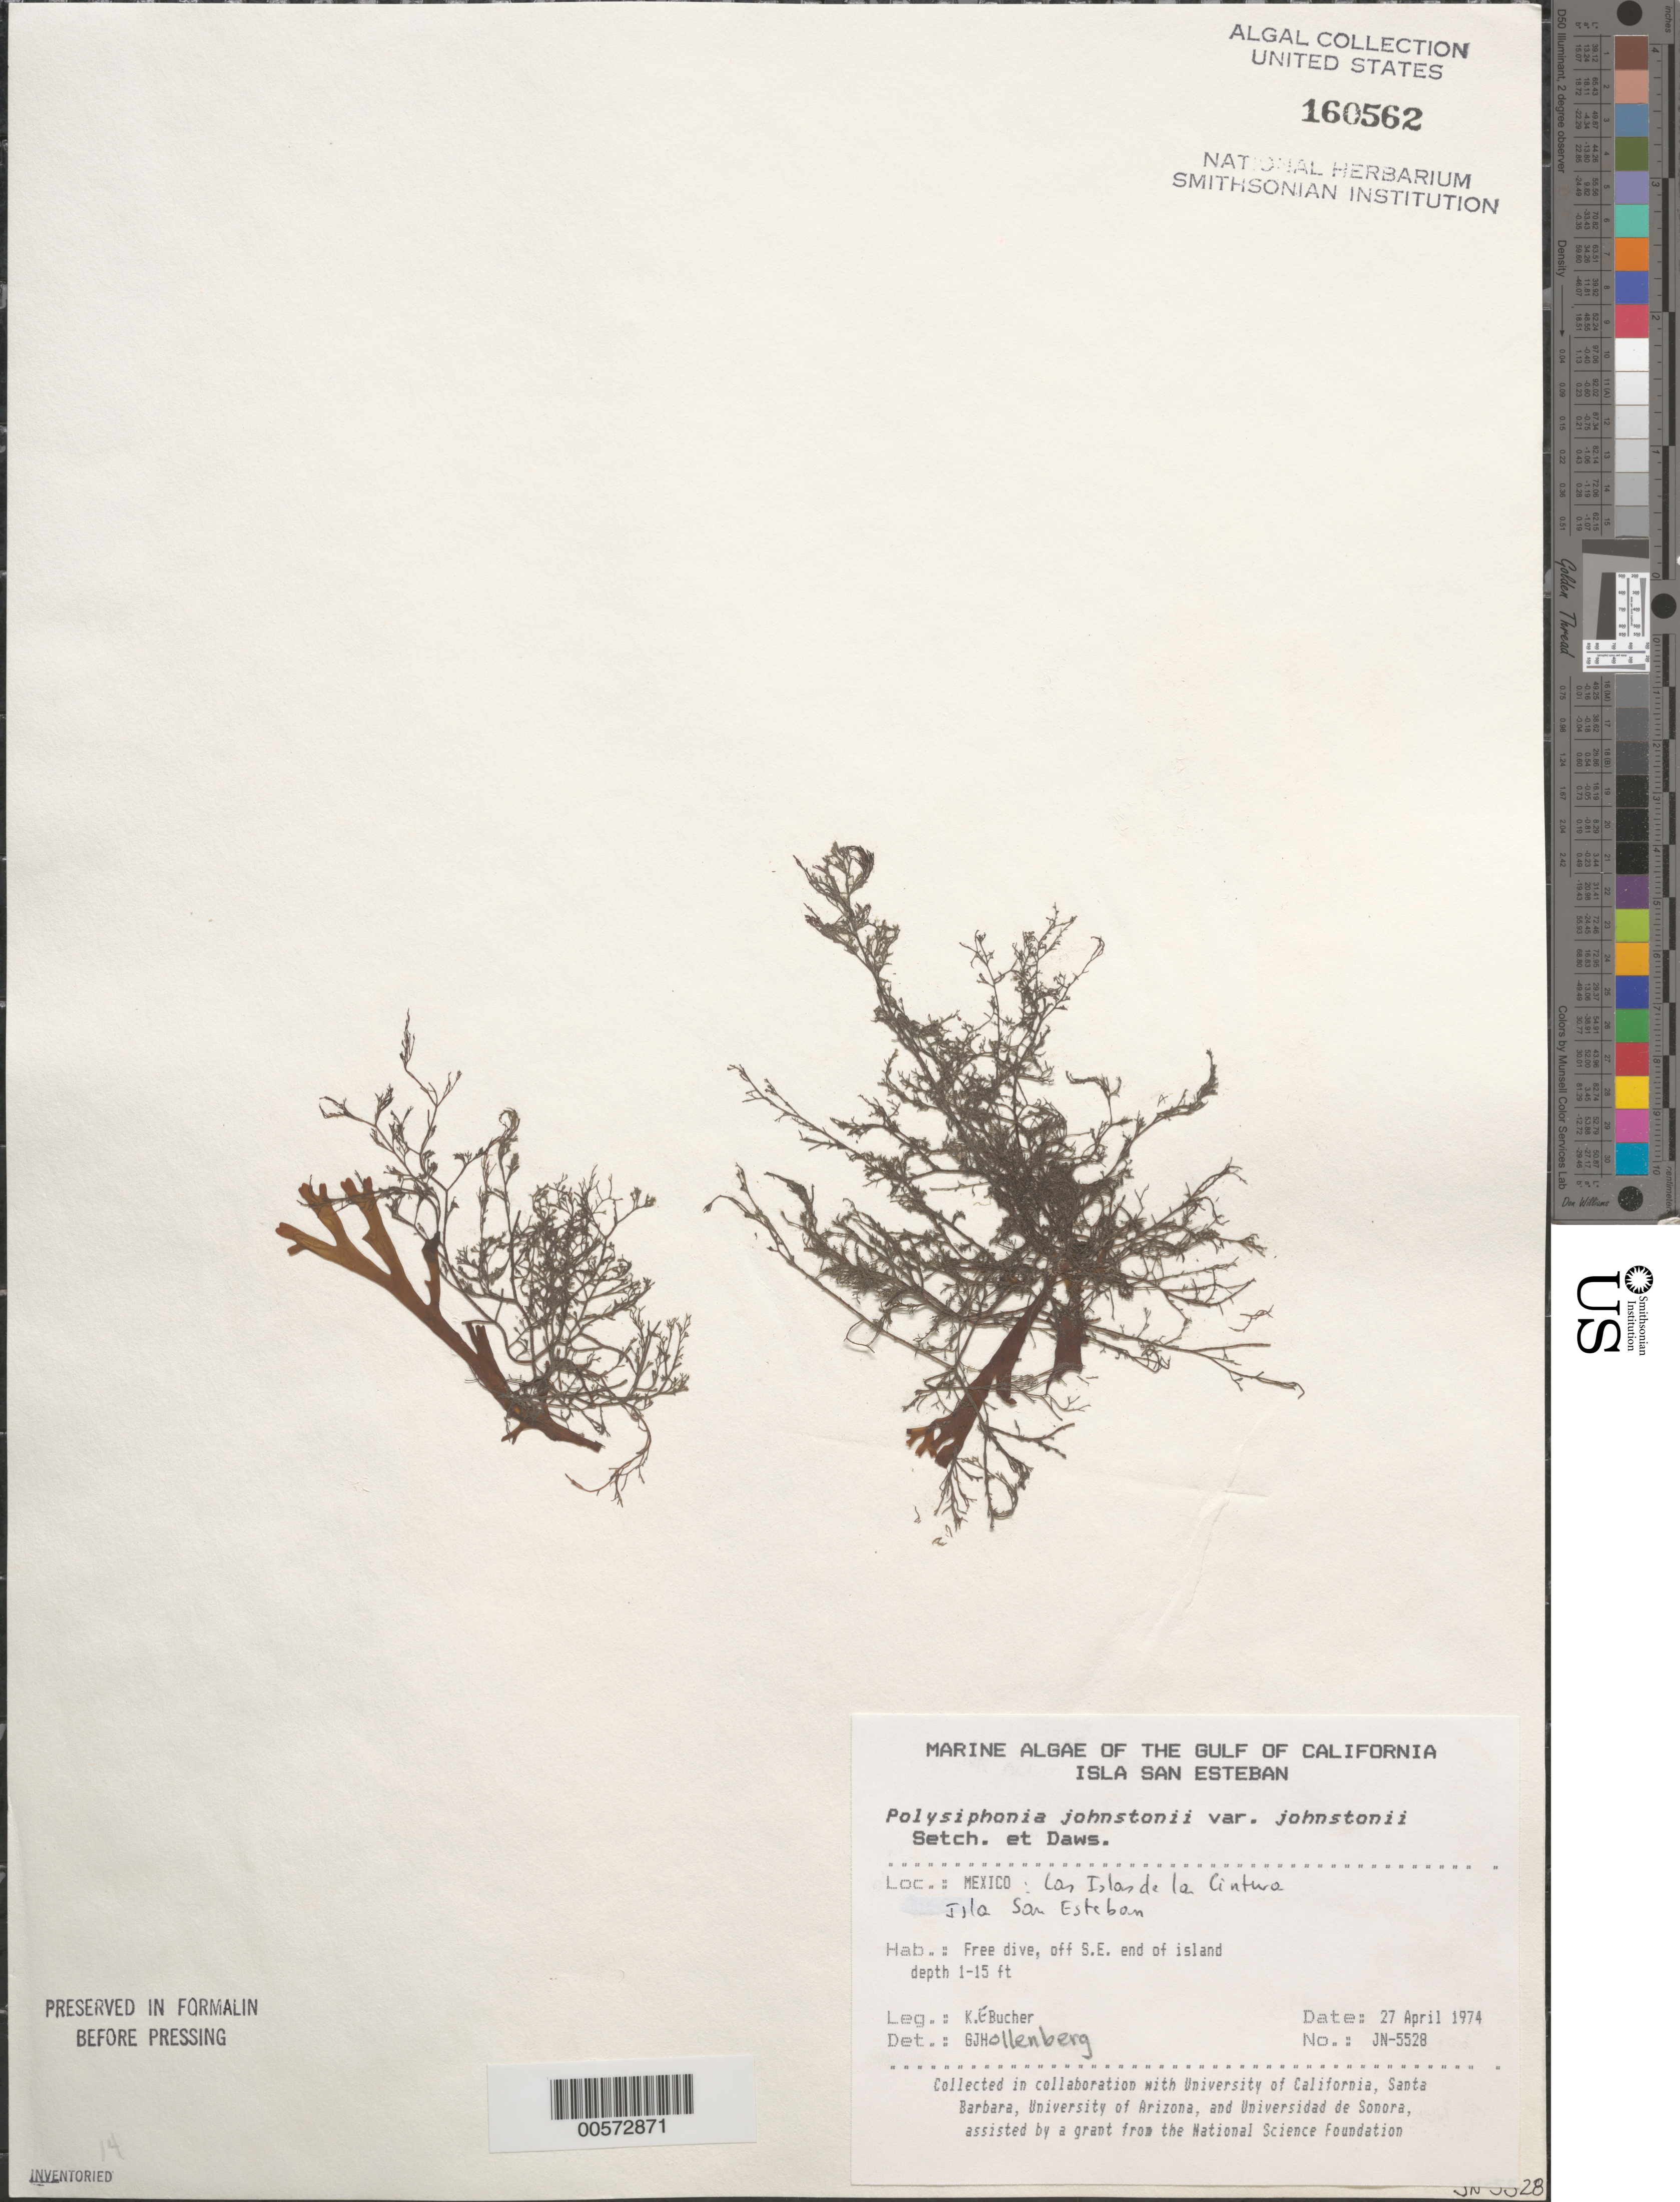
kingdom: Plantae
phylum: Rhodophyta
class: Florideophyceae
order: Ceramiales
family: Rhodomelaceae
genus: Melanothamnus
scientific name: Melanothamnus johnstonii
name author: (Setchell & N.L. Gardner) Diaz-Tapia & Maggs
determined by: Algae name updating Project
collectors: K. E. Bucher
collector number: Jn-5528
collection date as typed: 27 Apr 1974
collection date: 1974-04-27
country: Mexico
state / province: Baja California Norte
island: Isla San Esteban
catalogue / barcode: US 160562